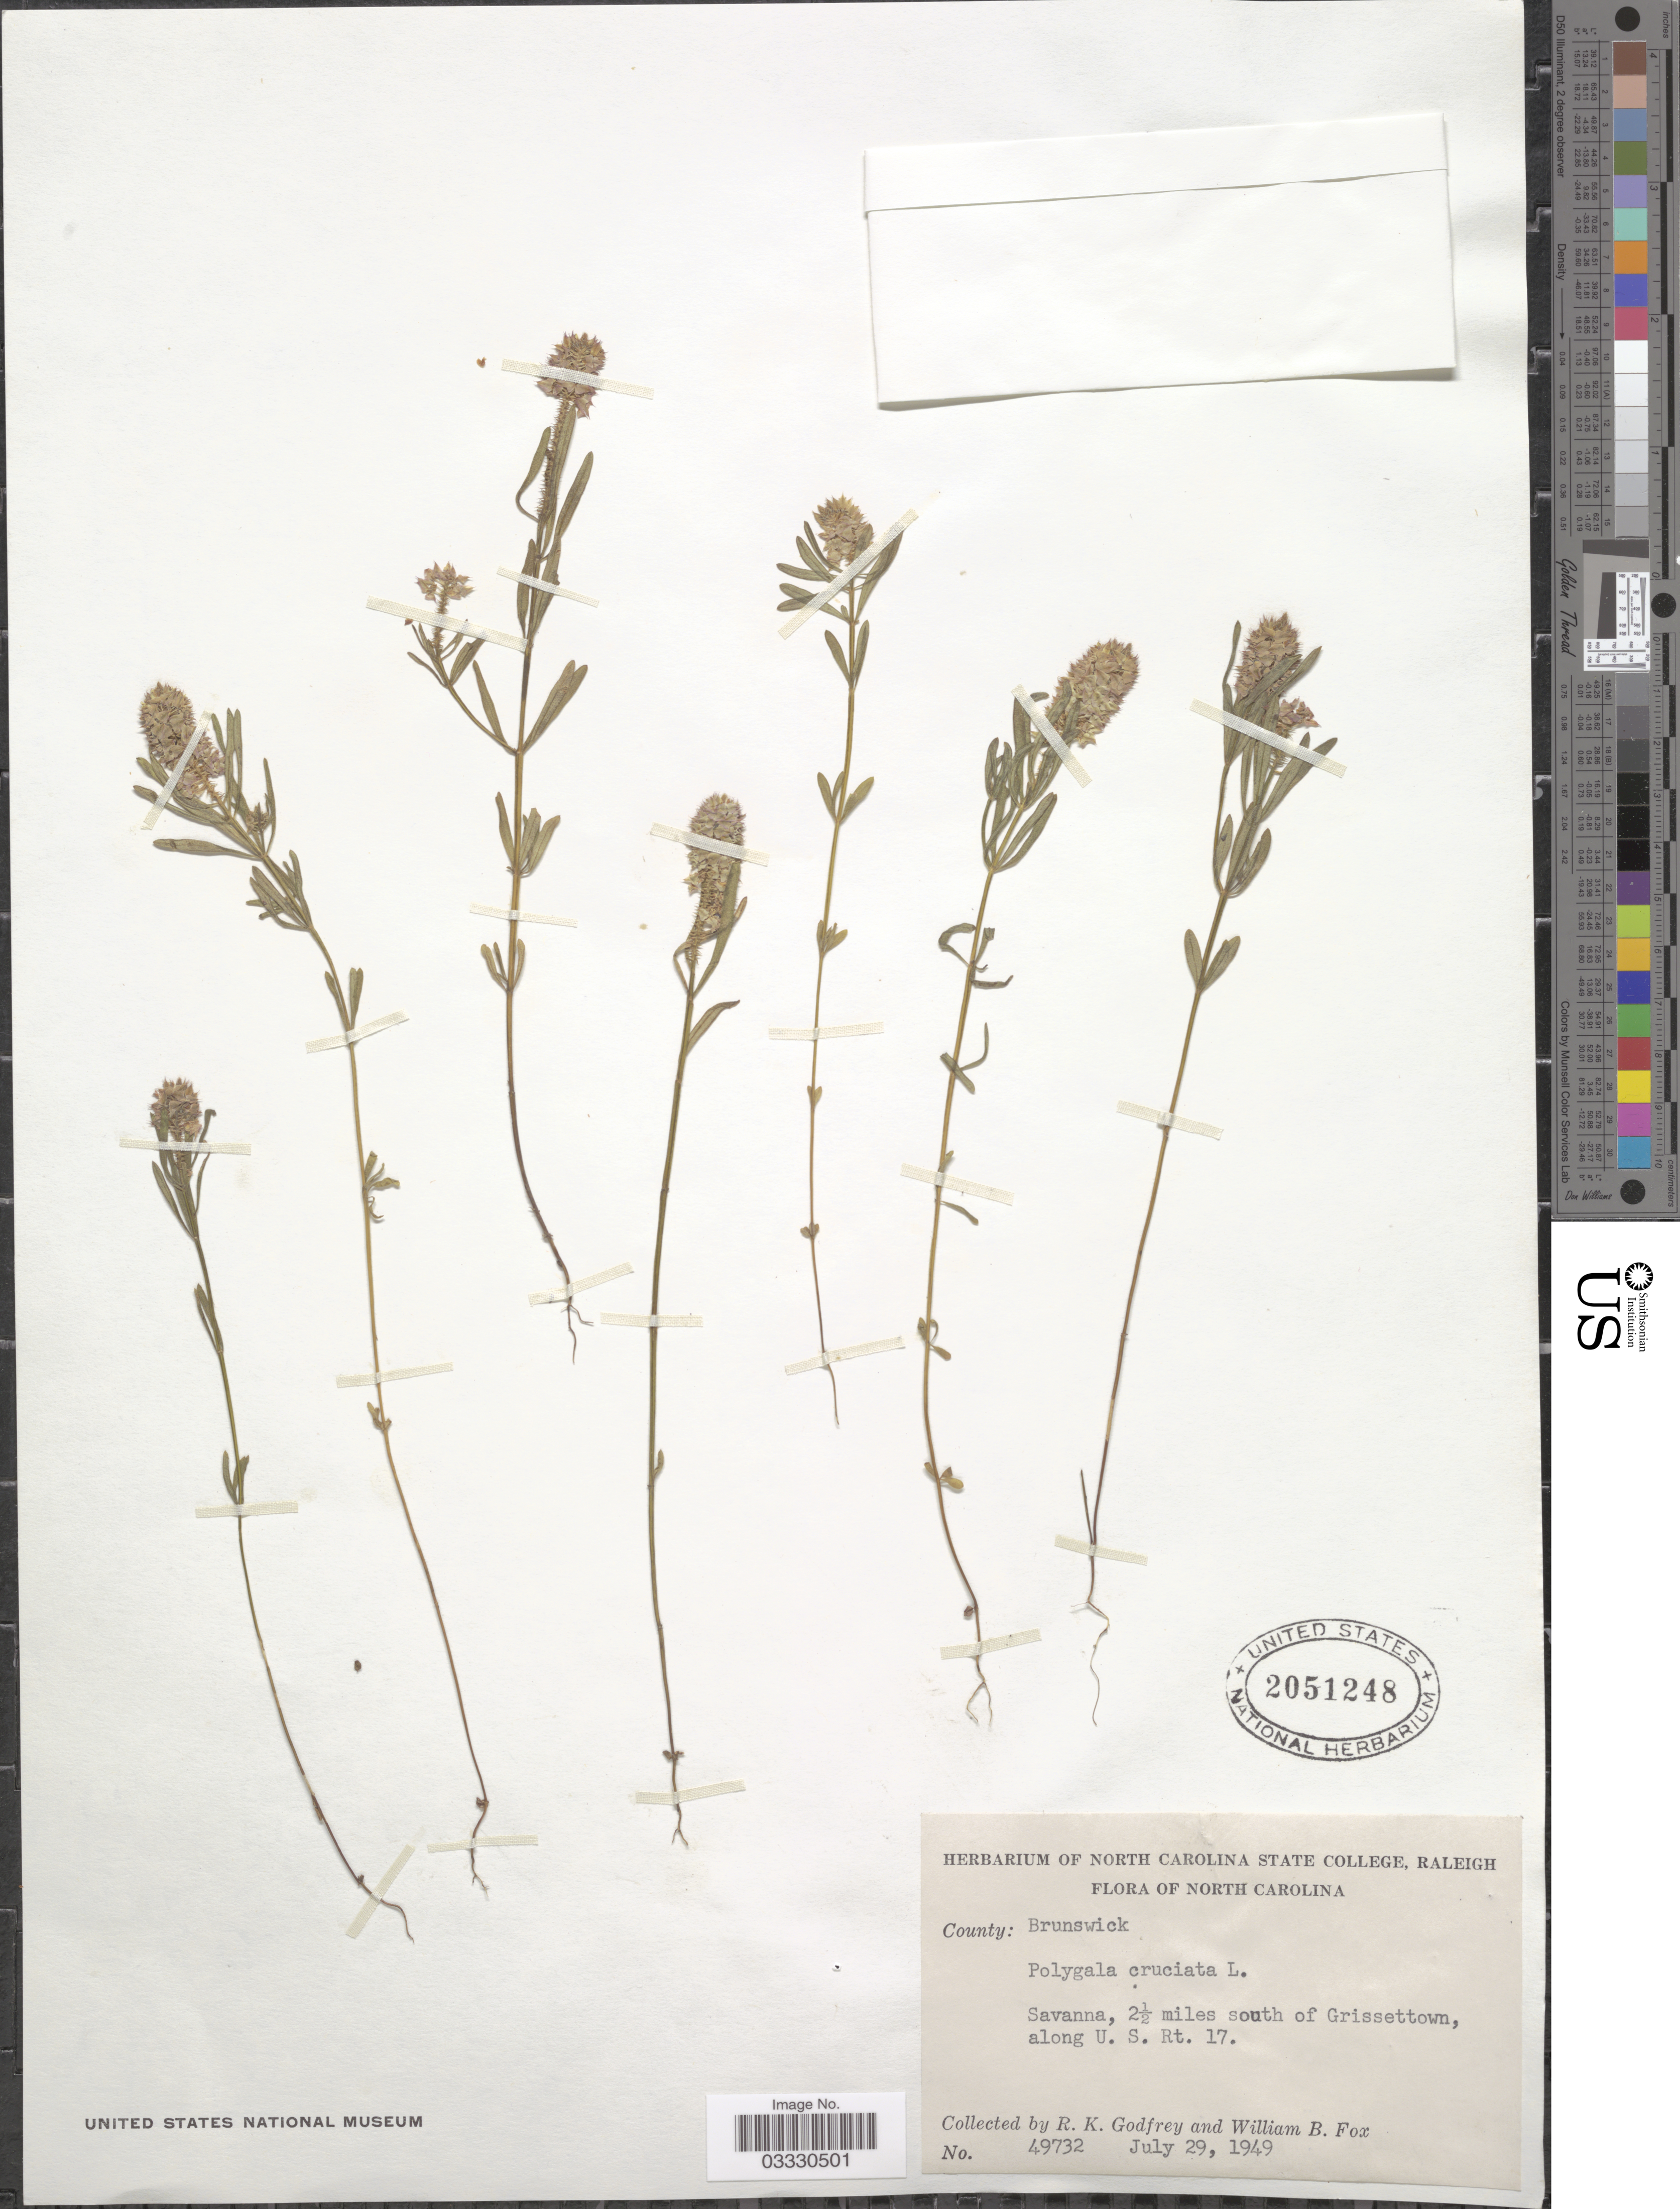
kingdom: Plantae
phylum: Tracheophyta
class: Magnoliopsida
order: Fabales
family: Polygalaceae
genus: Polygala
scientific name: Polygala cruciata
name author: L.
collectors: R. K. Godfrey & W. B. Fox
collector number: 49732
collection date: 1949-07-29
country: United States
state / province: North Carolina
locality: County: Brunswick. Savanna, 2½ miles south of Grissettown, along U.S. Rt. 17.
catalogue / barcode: US 2051248